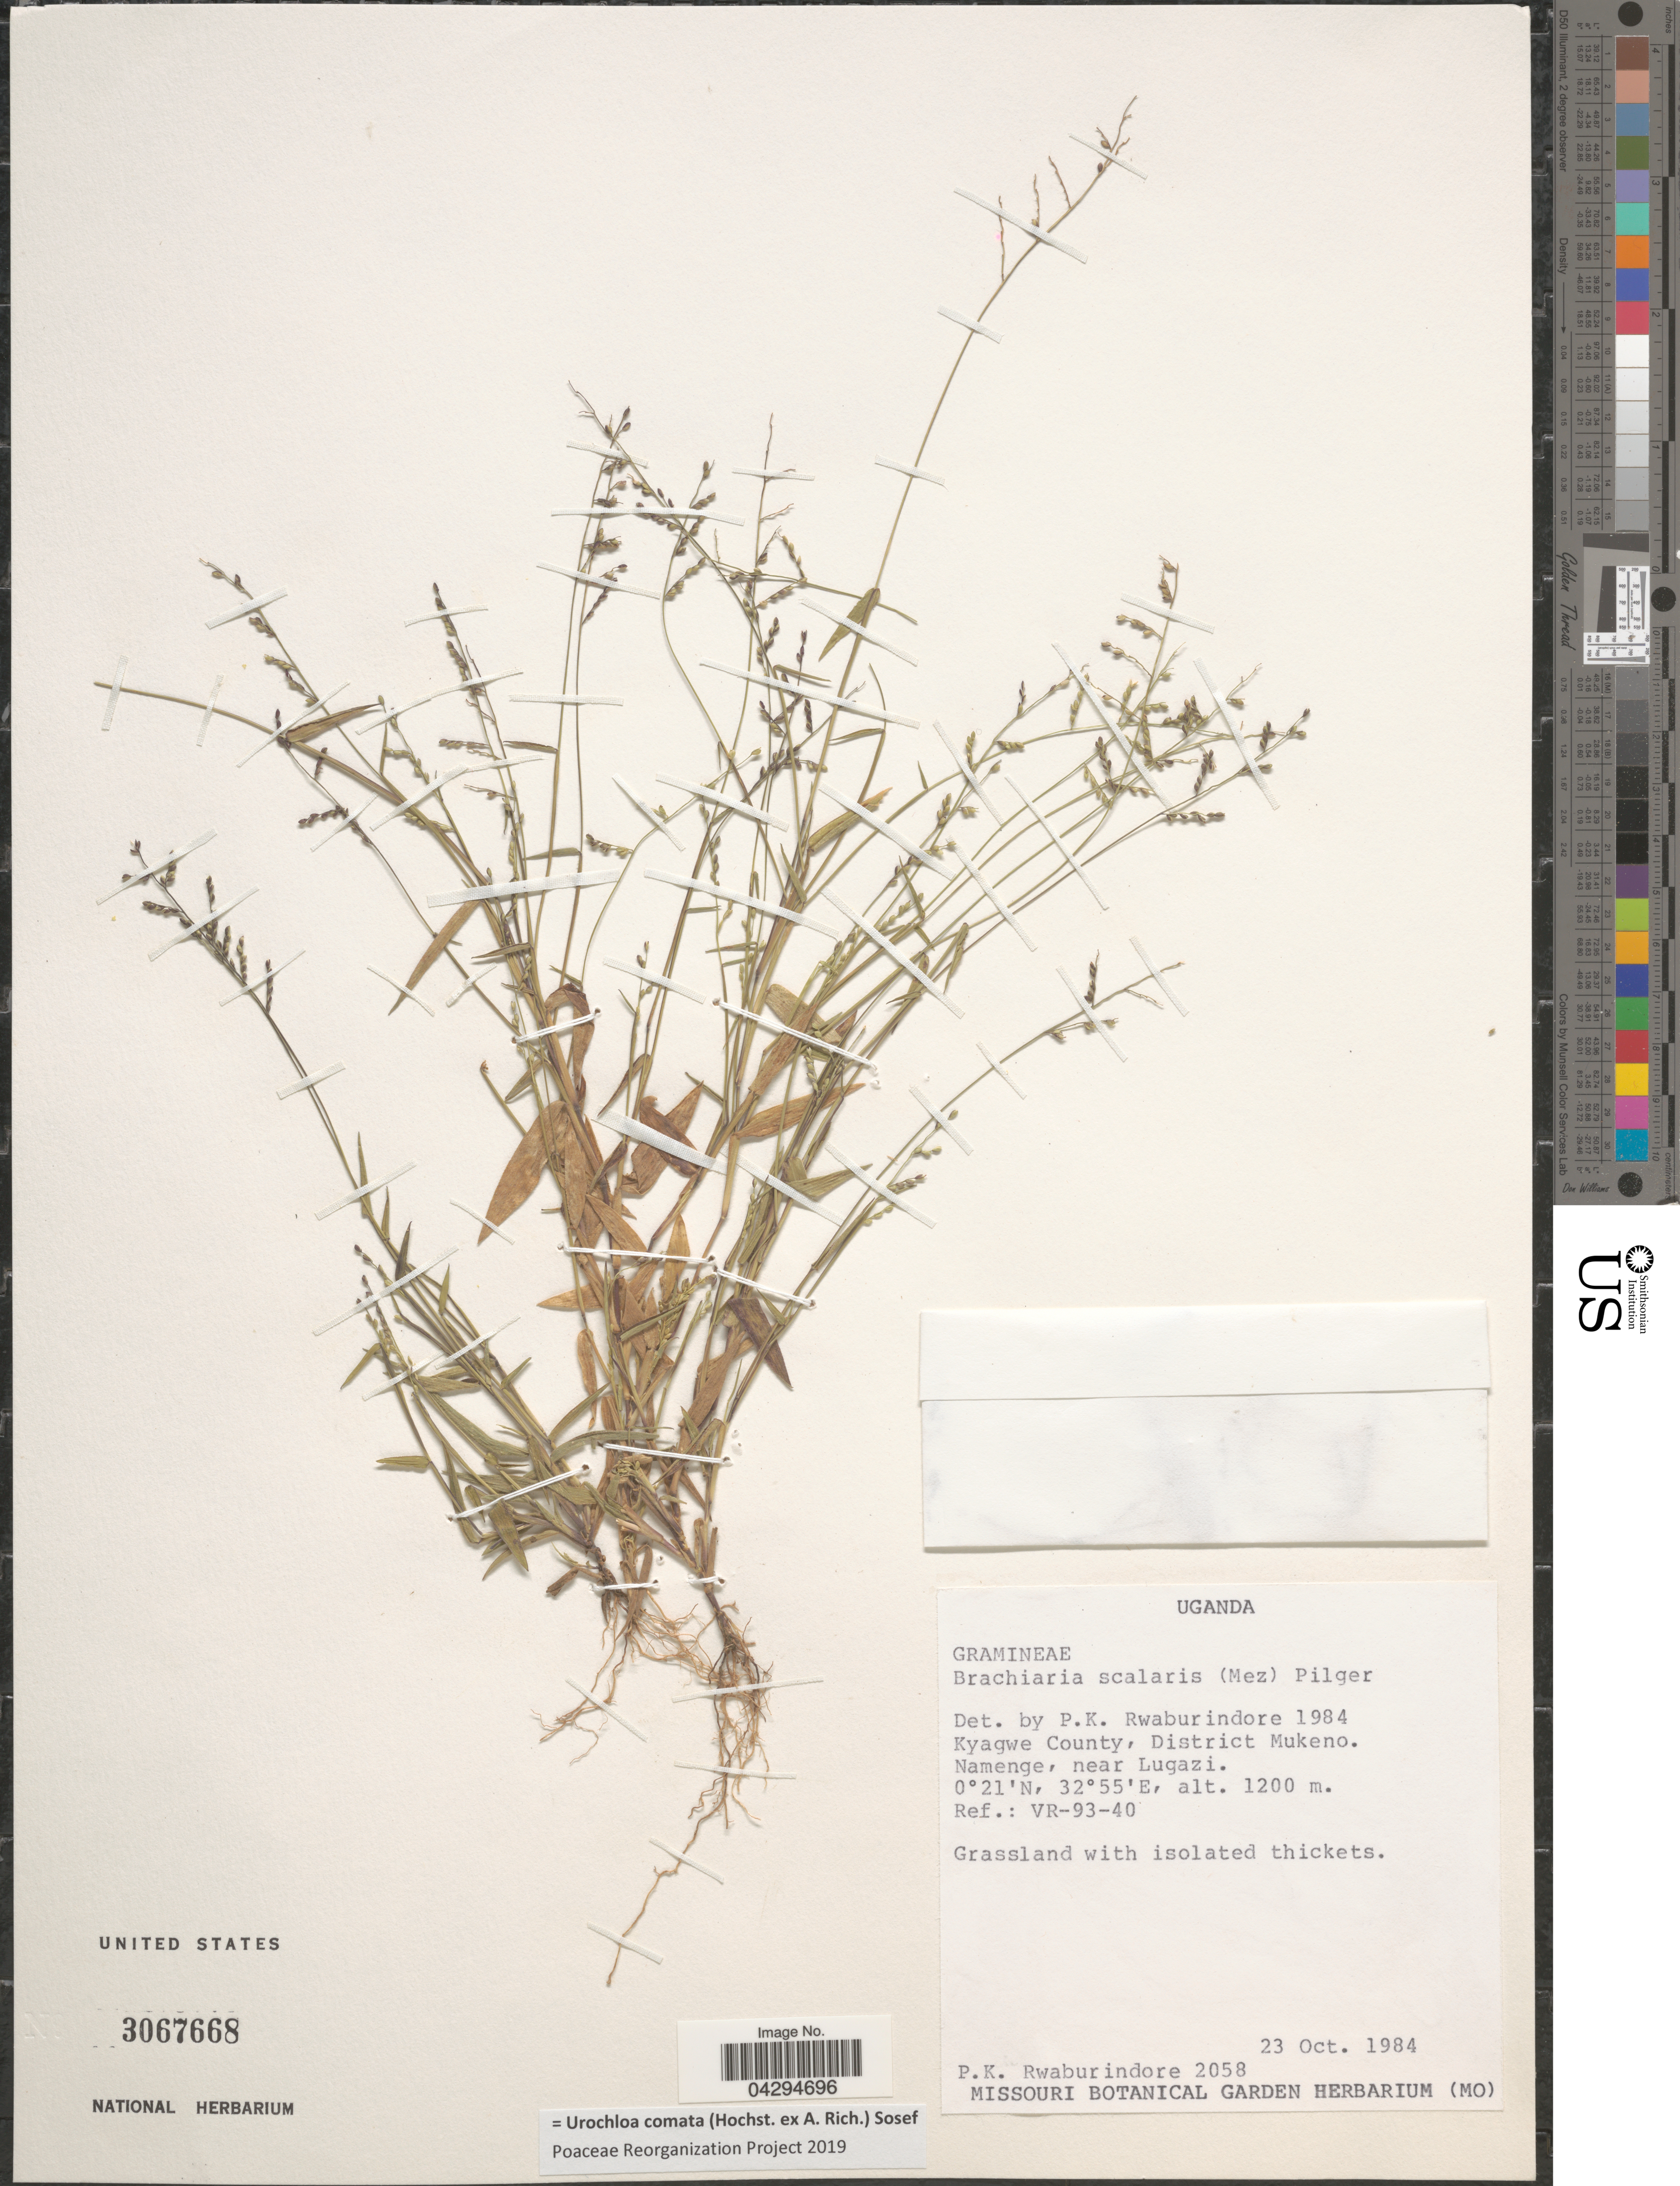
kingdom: Plantae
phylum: Tracheophyta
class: Liliopsida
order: Poales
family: Poaceae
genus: Urochloa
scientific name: Urochloa comata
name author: (Hochst. ex A. Rich.) Sosef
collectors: P. Rwaburindore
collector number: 2058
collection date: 1984-10-23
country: Uganda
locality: Kyagwe County, District Mukeno. Namenge, near Lugazi. Ref.: VR-93-40.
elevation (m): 1200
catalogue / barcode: US 3067668